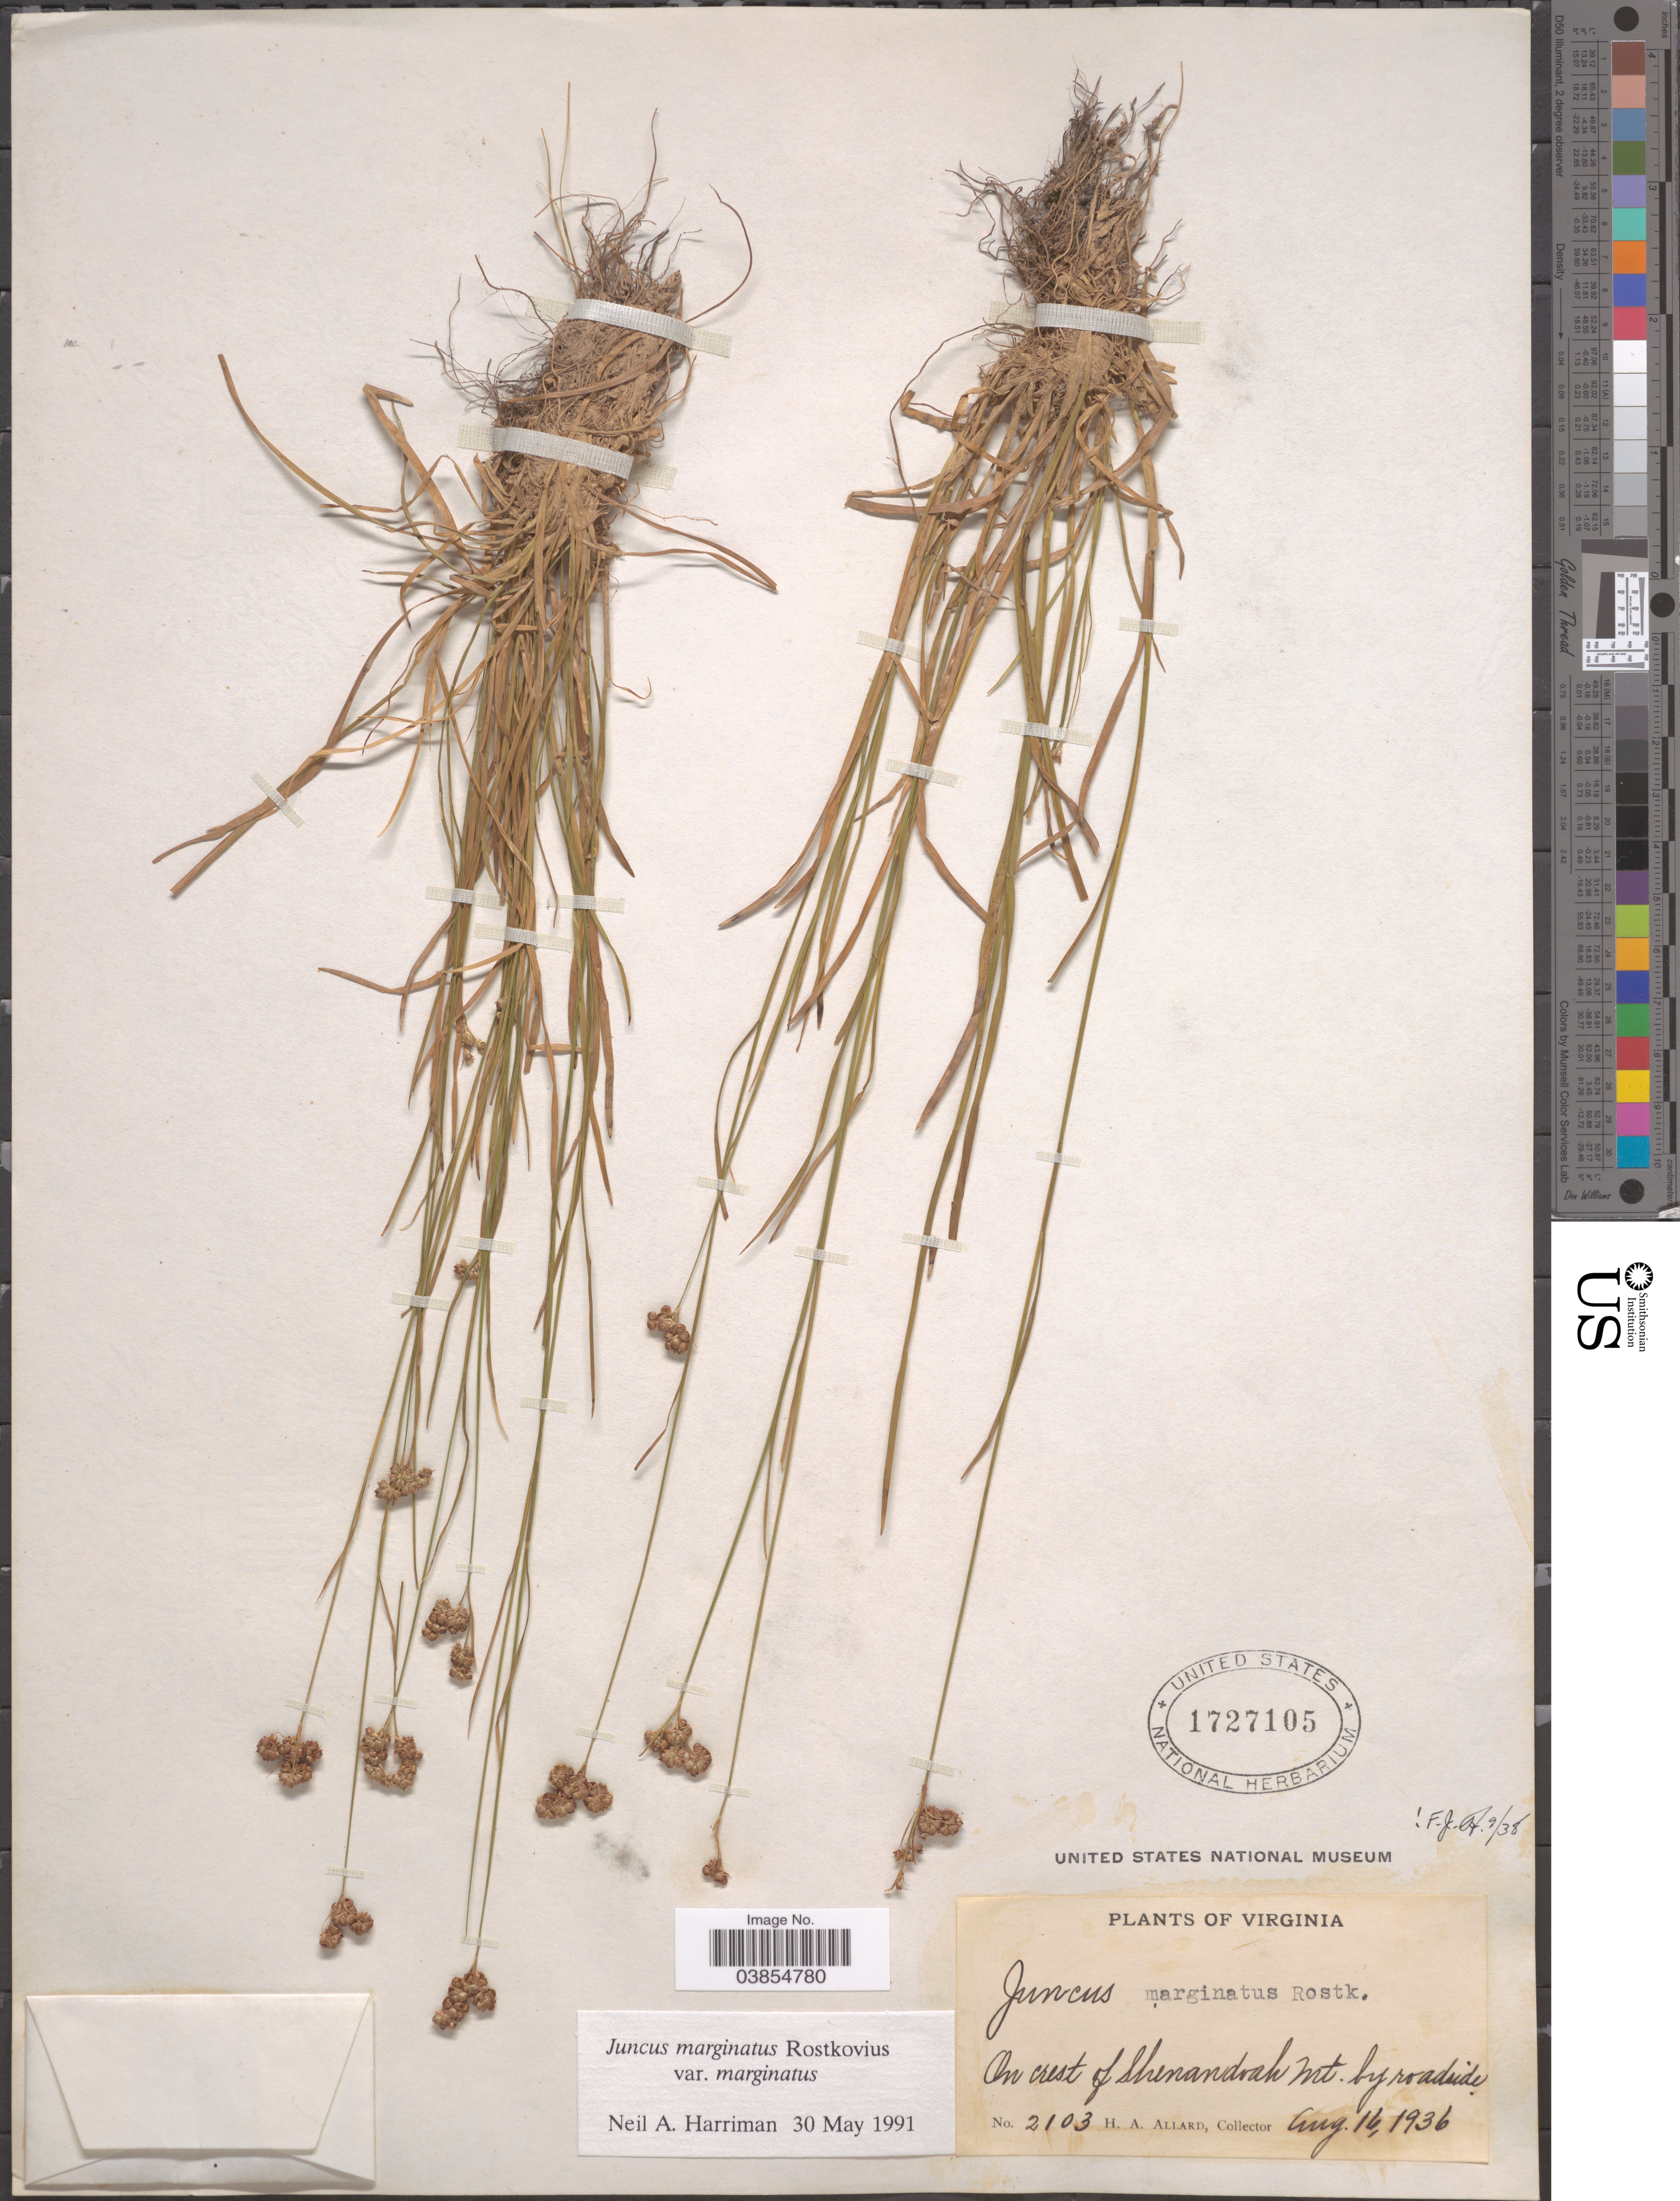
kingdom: Plantae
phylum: Tracheophyta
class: Liliopsida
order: Poales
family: Juncaceae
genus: Juncus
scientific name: Juncus marginatus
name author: Rostk.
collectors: H. A. Allard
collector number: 2103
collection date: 1936-08-16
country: United States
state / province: Virginia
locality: On crest of Shenandoah Mt. by roadside.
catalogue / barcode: US 1727105